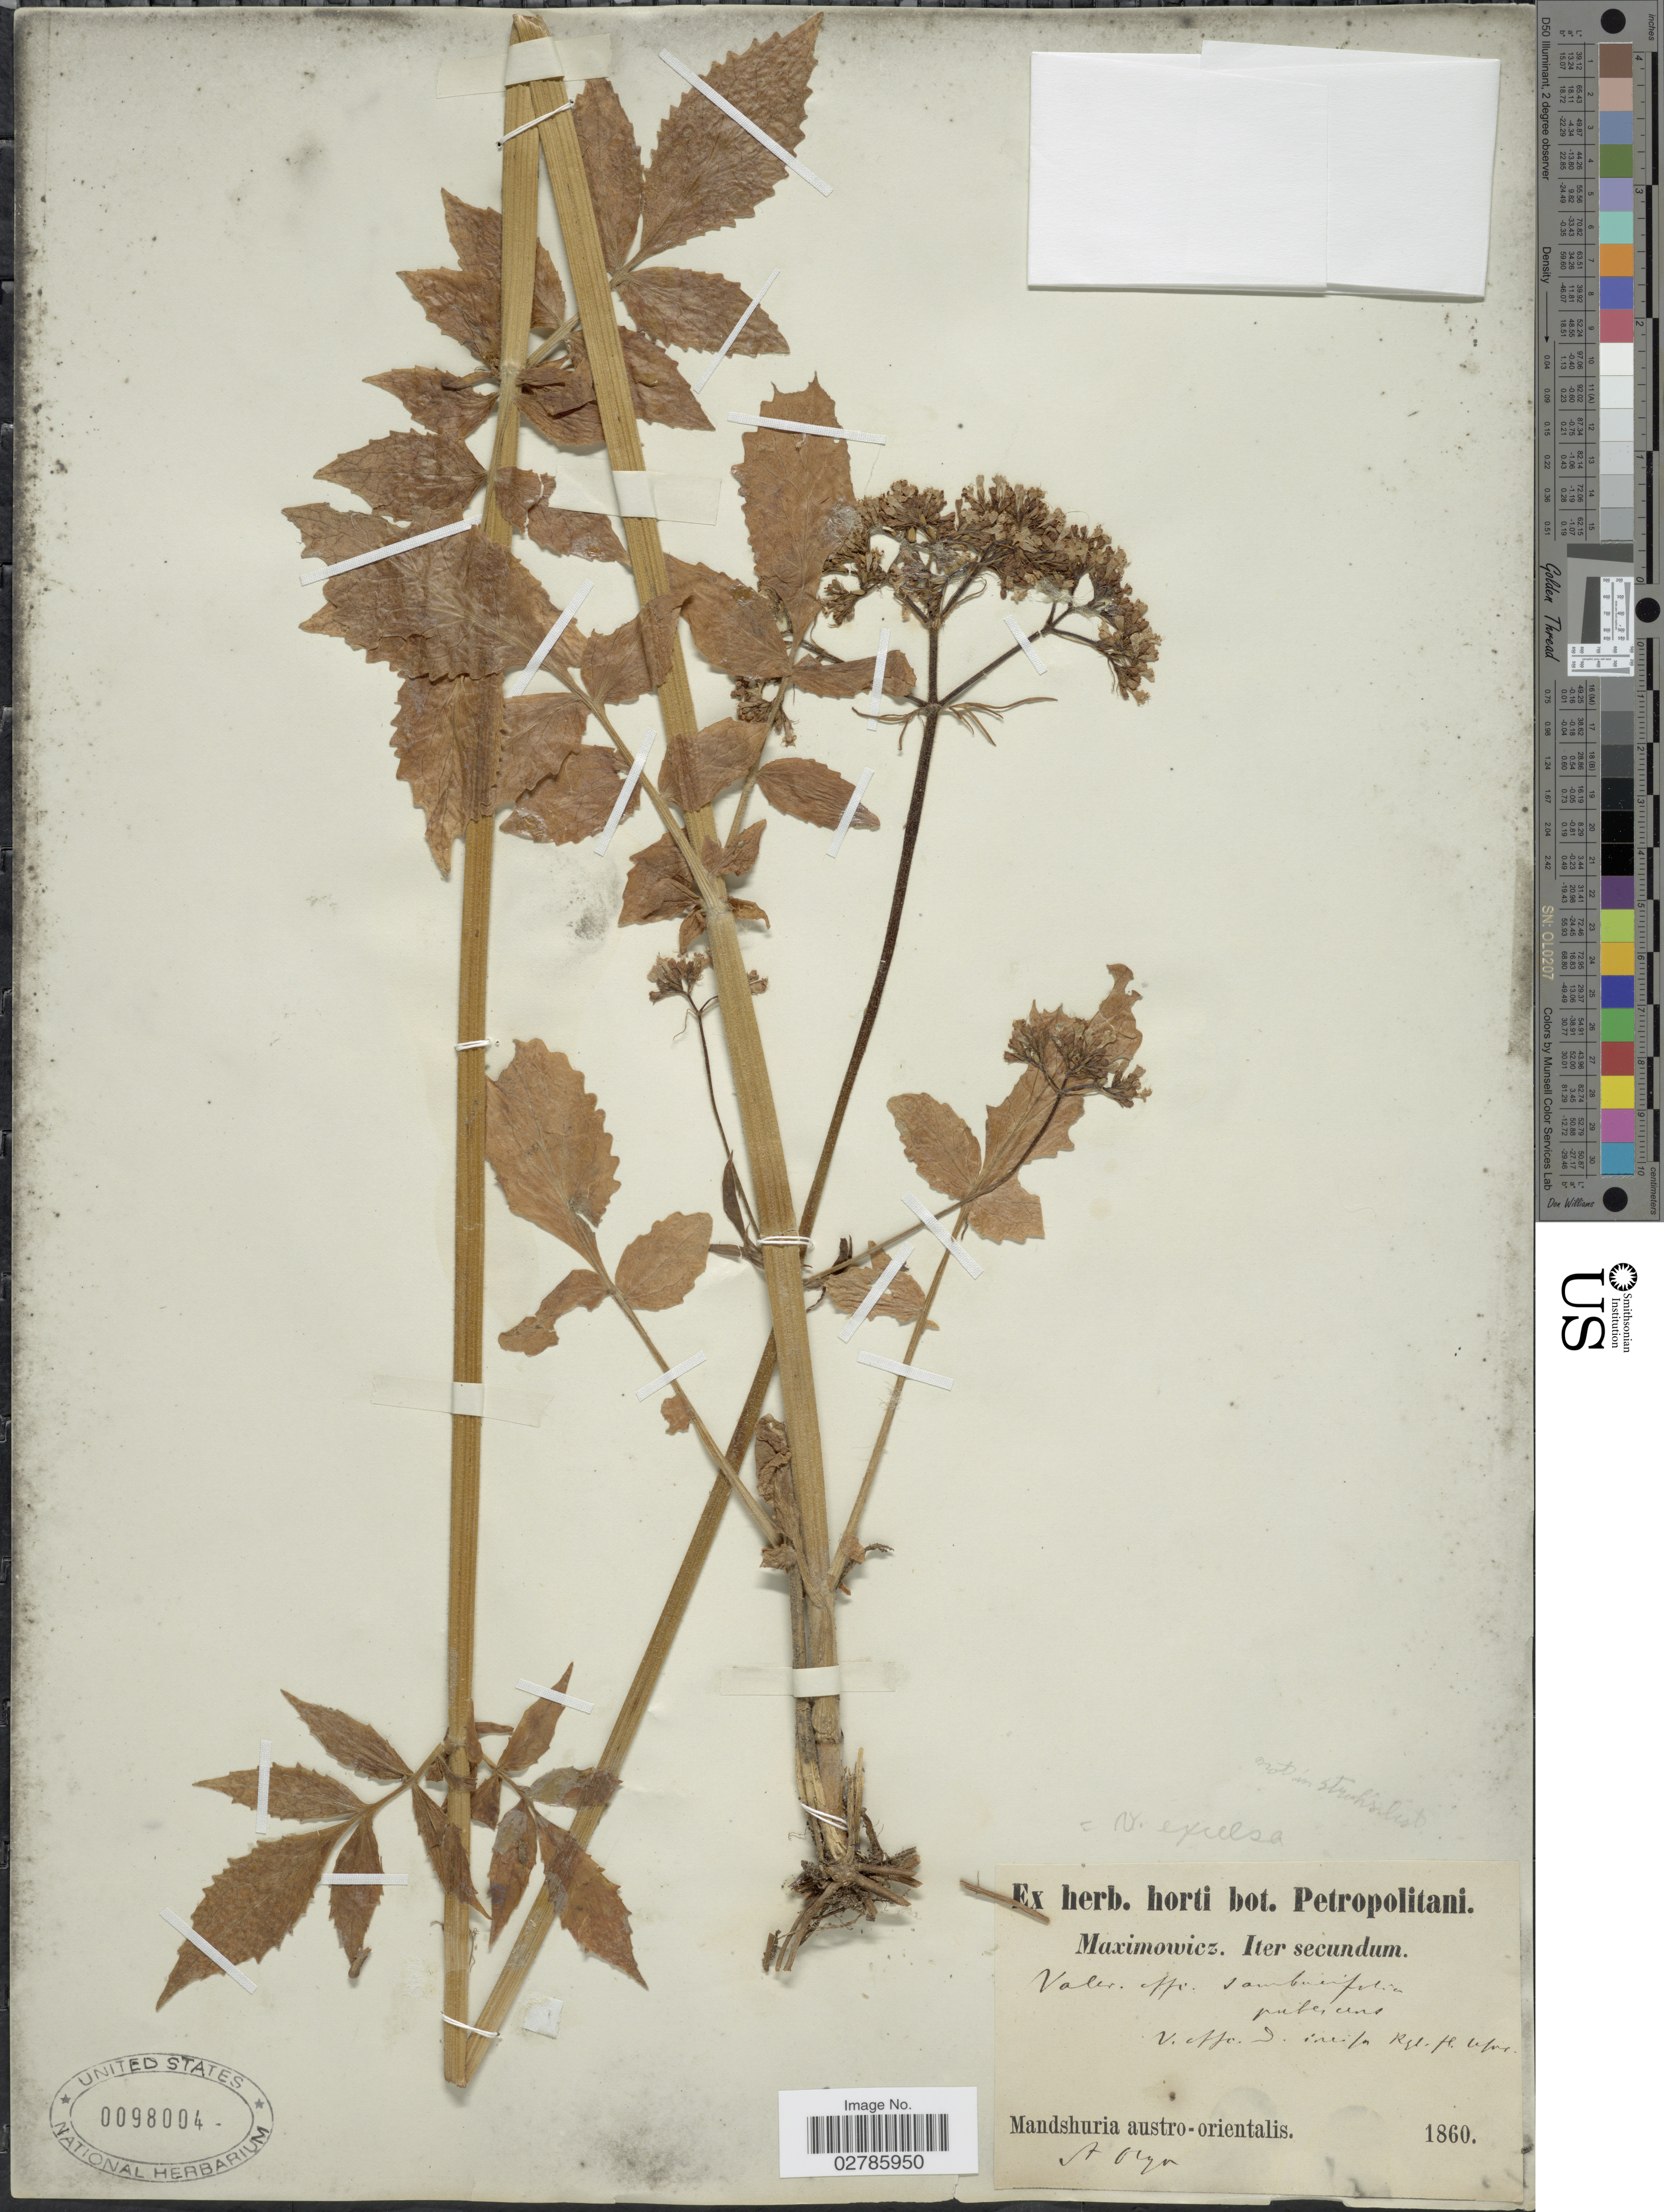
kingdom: Plantae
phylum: Tracheophyta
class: Magnoliopsida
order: Dipsacales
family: Caprifoliaceae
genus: Valeriana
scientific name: Valeriana excelsa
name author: Reiche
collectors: -. Maximowicz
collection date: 1860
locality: Mandshuria austro-orientalis. A Oryo. [interpreted]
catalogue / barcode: US 98004